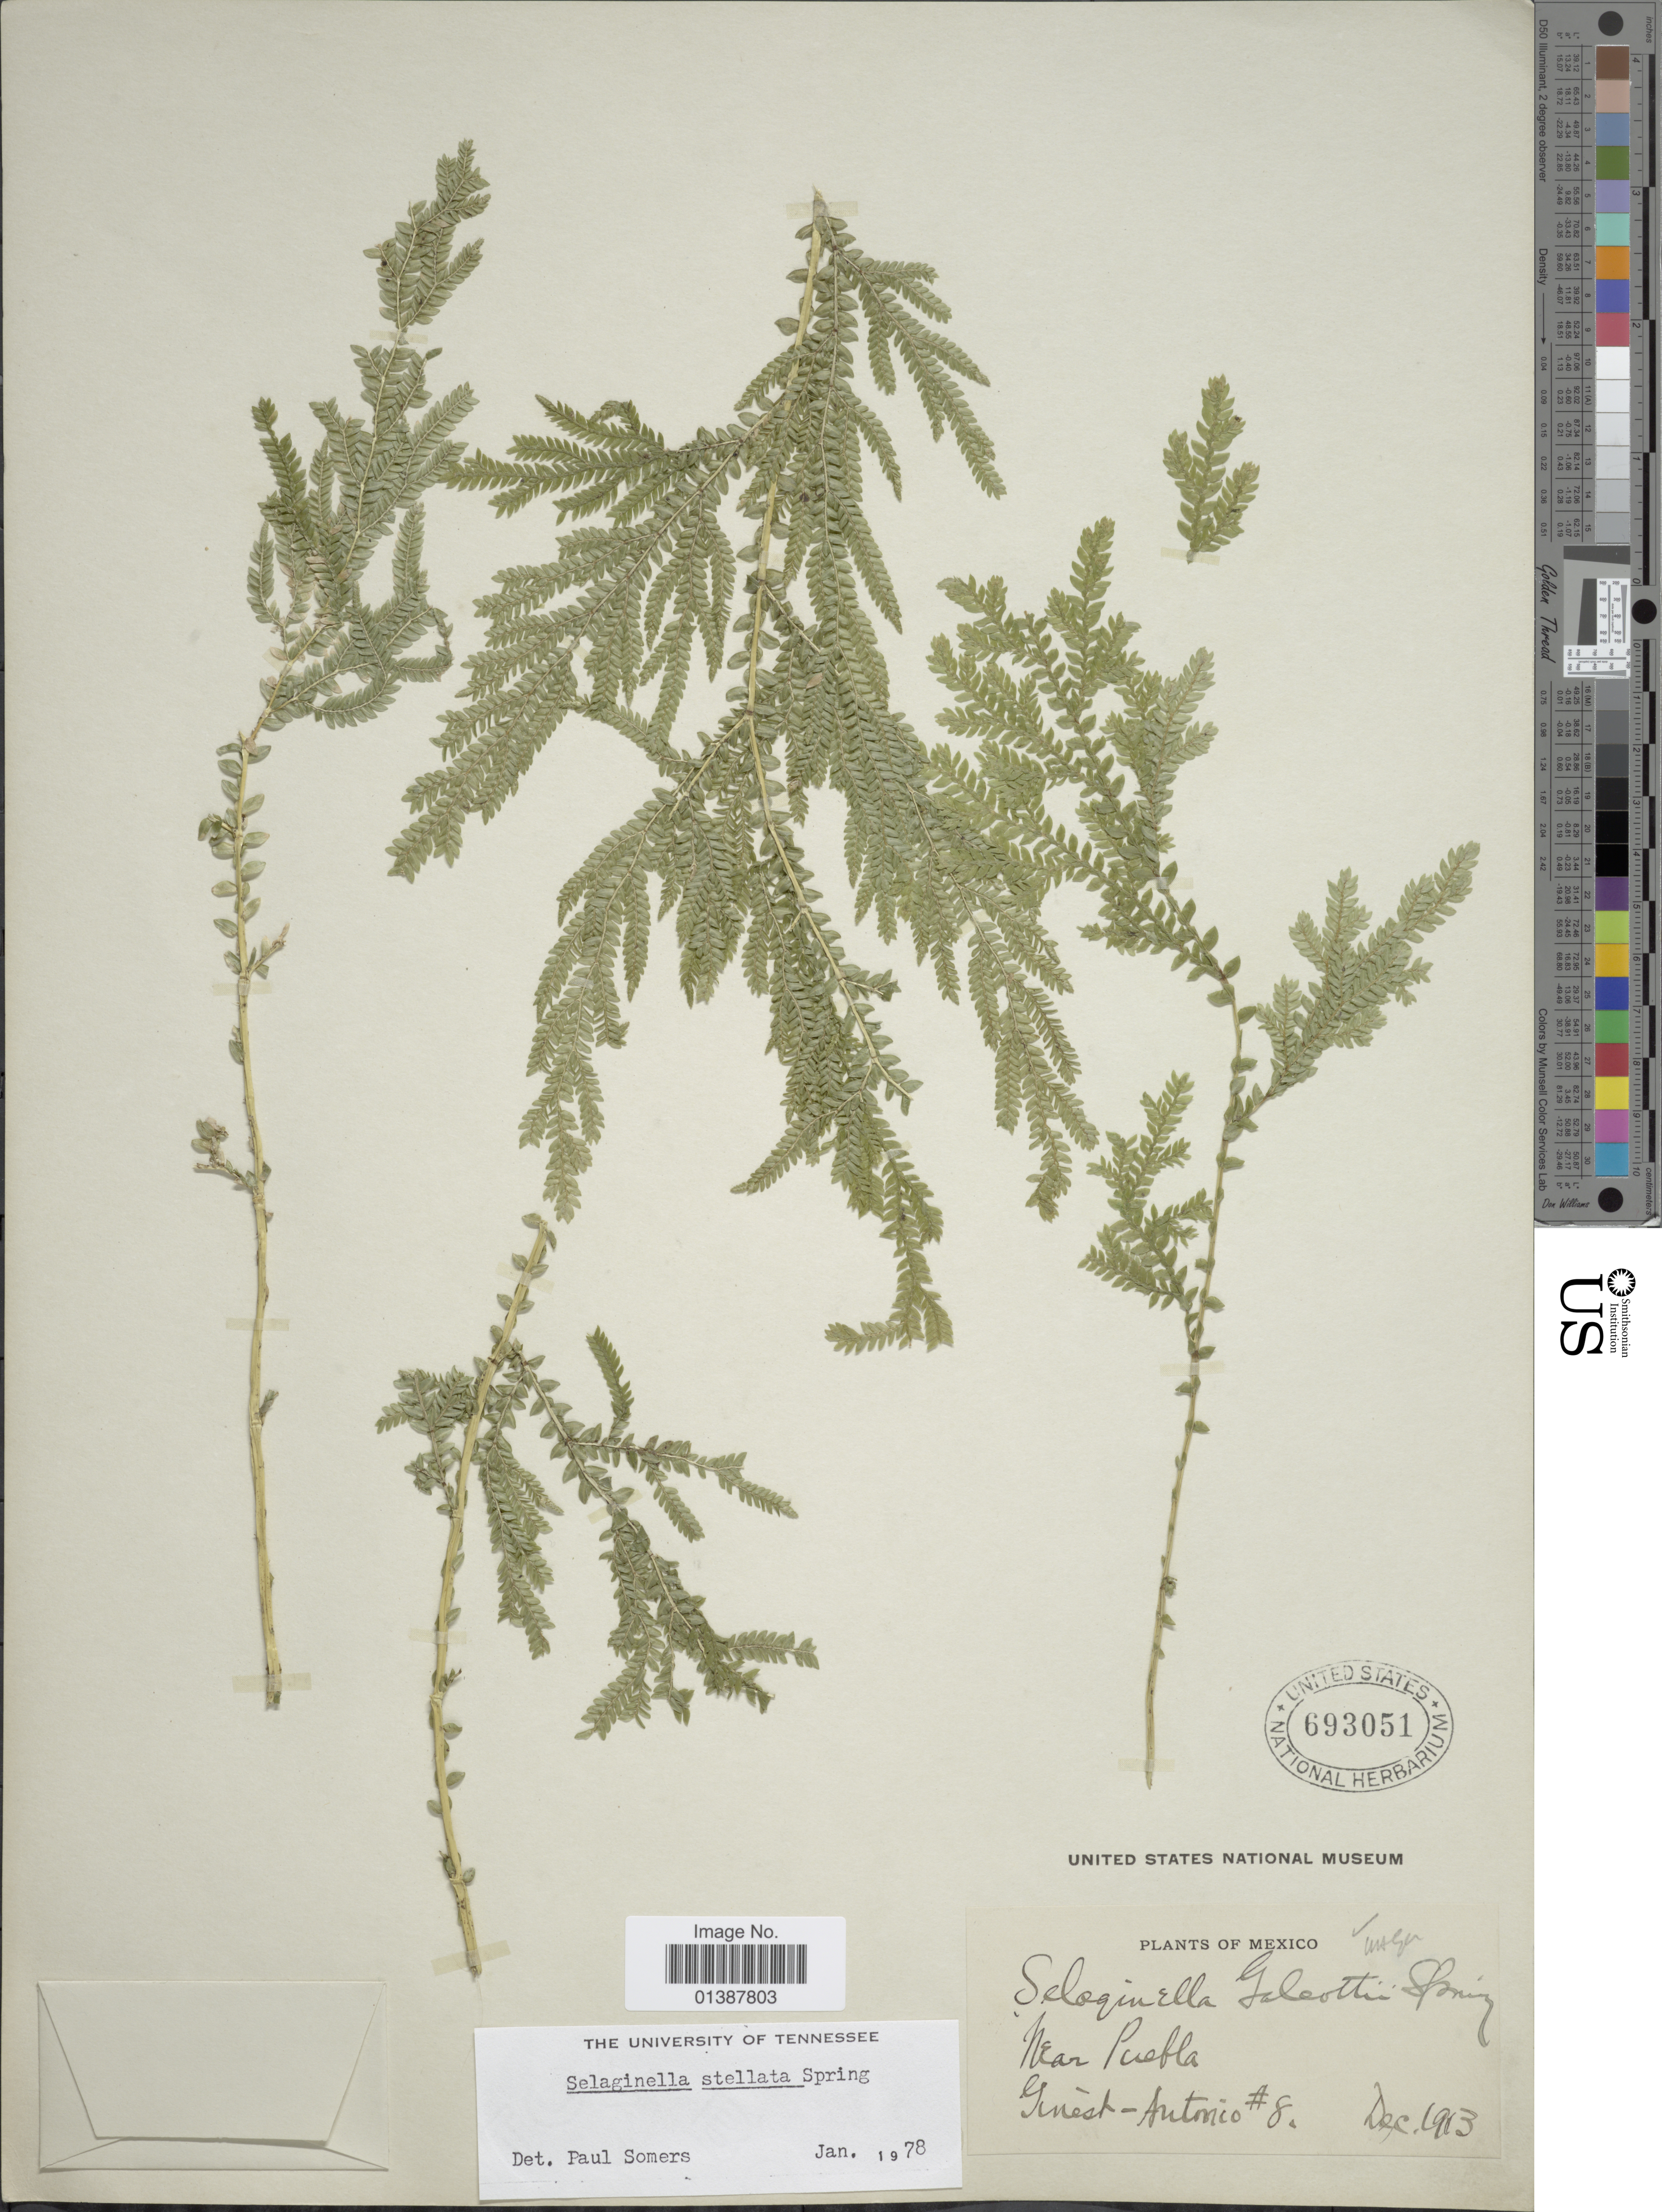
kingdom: Plantae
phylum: Tracheophyta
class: Lycopodiopsida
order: Selaginellales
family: Selaginellaceae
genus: Selaginella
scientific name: Selaginella galeottii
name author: Spring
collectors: Ginesh-Antonio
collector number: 8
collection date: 1913-12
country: Mexico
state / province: Puebla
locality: Near Puebla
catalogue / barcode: US 693051